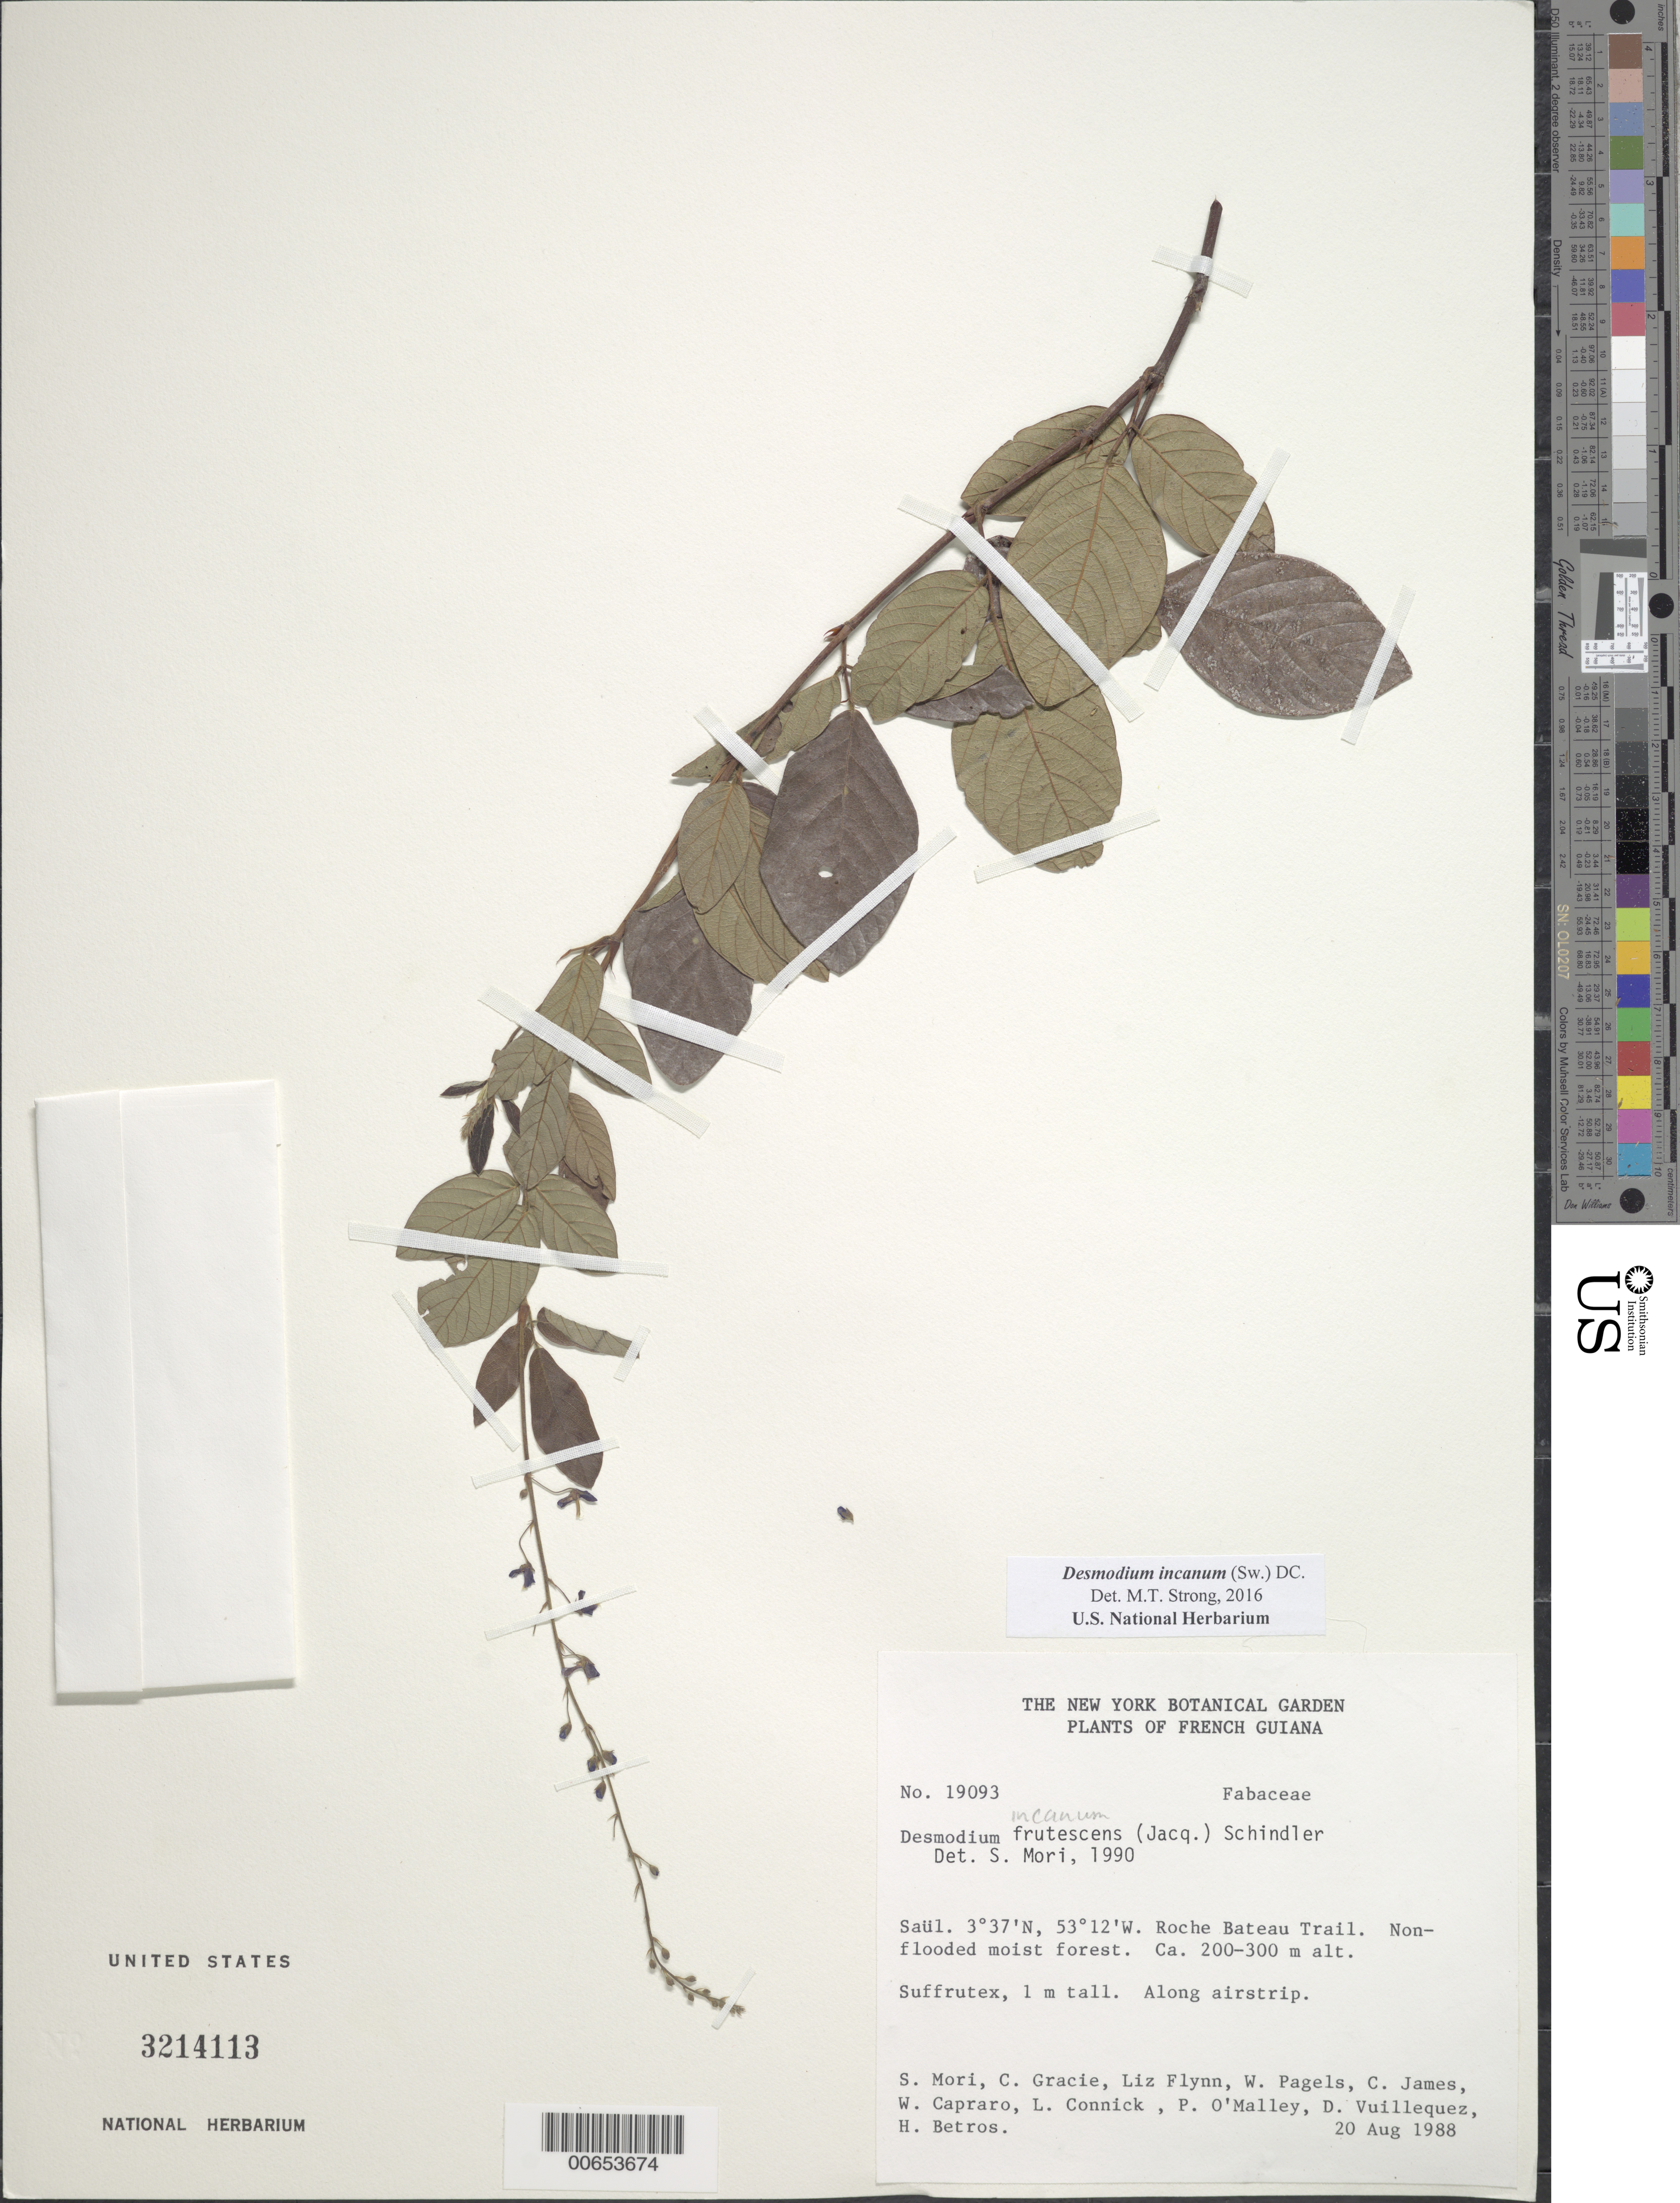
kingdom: Plantae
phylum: Tracheophyta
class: Magnoliopsida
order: Fabales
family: Fabaceae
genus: Desmodium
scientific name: Desmodium incanum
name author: (Sw.) DC.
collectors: S. Mori, C. A. Gracie, L. Flynn, W. Pagels, C. James, W. Capraro & L. Connick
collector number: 19093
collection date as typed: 20-Aug-88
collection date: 1988-08-20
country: French Guiana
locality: Saül, Roche Bateau Trail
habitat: Non-flooded moist forest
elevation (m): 200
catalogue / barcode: US 3214113